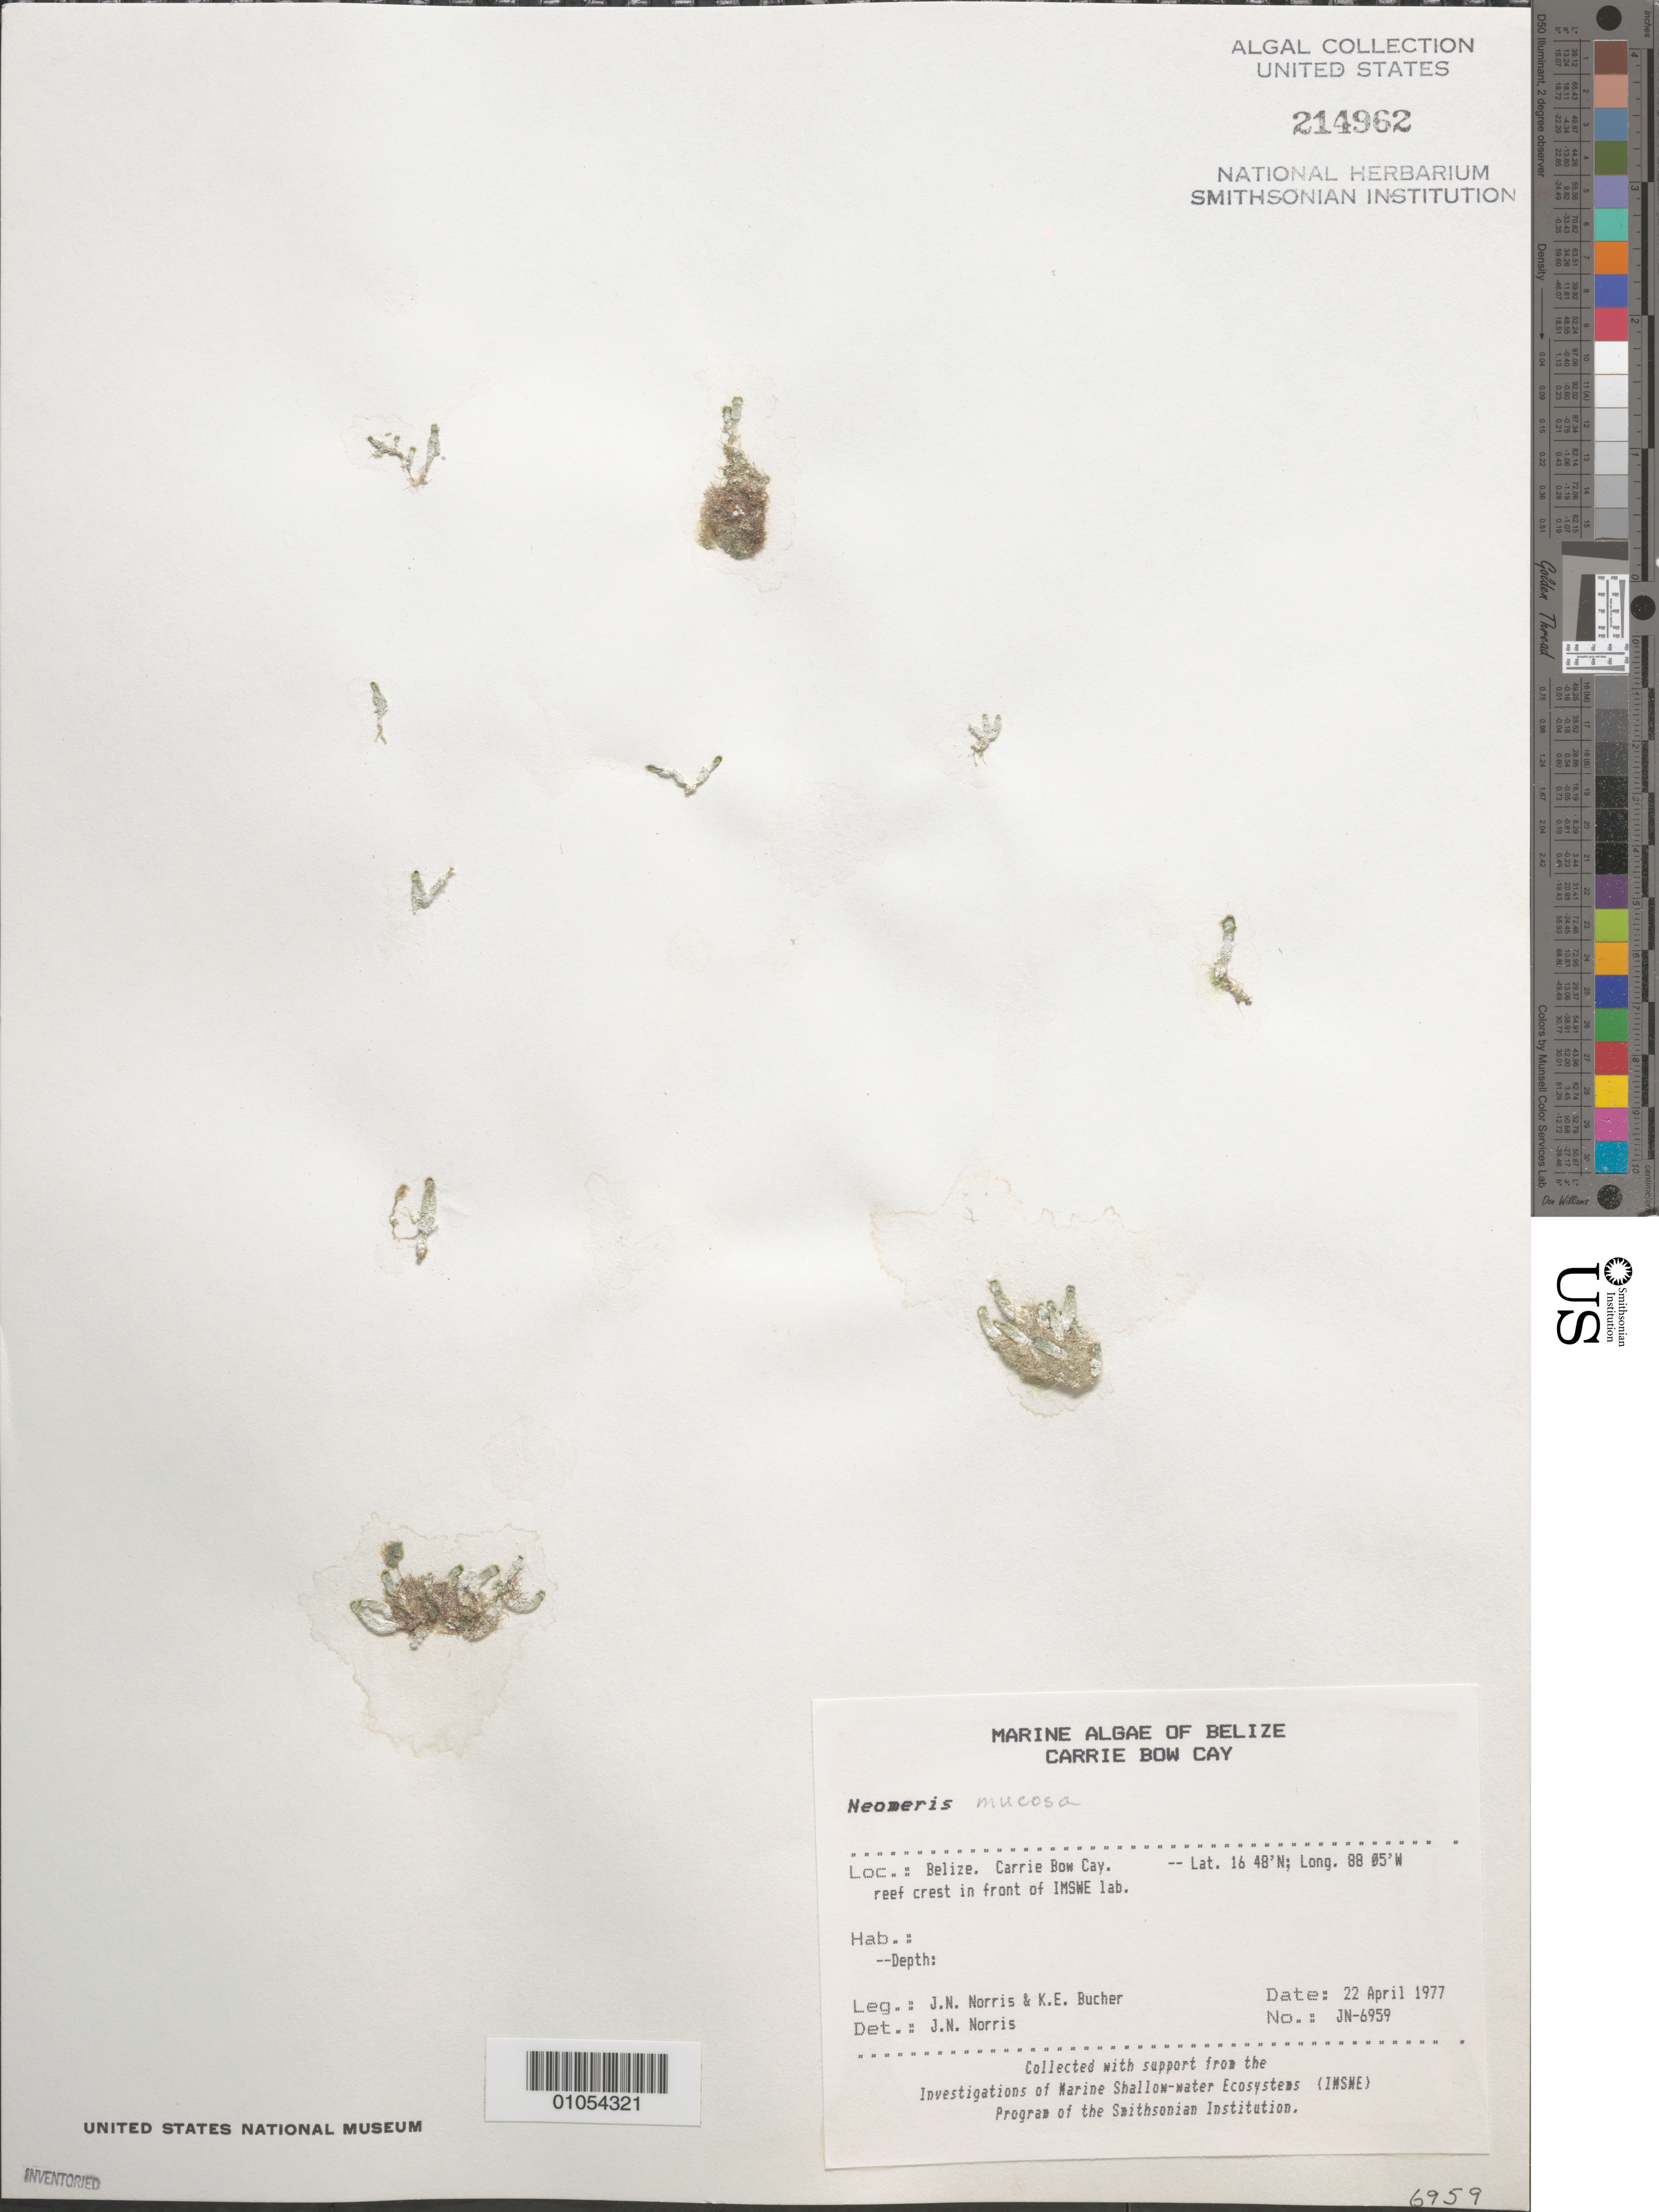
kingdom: Plantae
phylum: Chlorophyta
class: Ulvophyceae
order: Dasycladales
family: Dasycladaceae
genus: Neomeris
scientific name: Neomeris mucosa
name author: M. Howe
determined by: Norris, James N.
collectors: J. N. Norris & K. E. Bucher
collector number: JN-6959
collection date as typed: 22 Apr 1977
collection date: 1977-04-22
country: Belize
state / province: Stann Creek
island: Carrie Bow Cay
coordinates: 16 48'N, 88 05'W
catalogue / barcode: US 214962